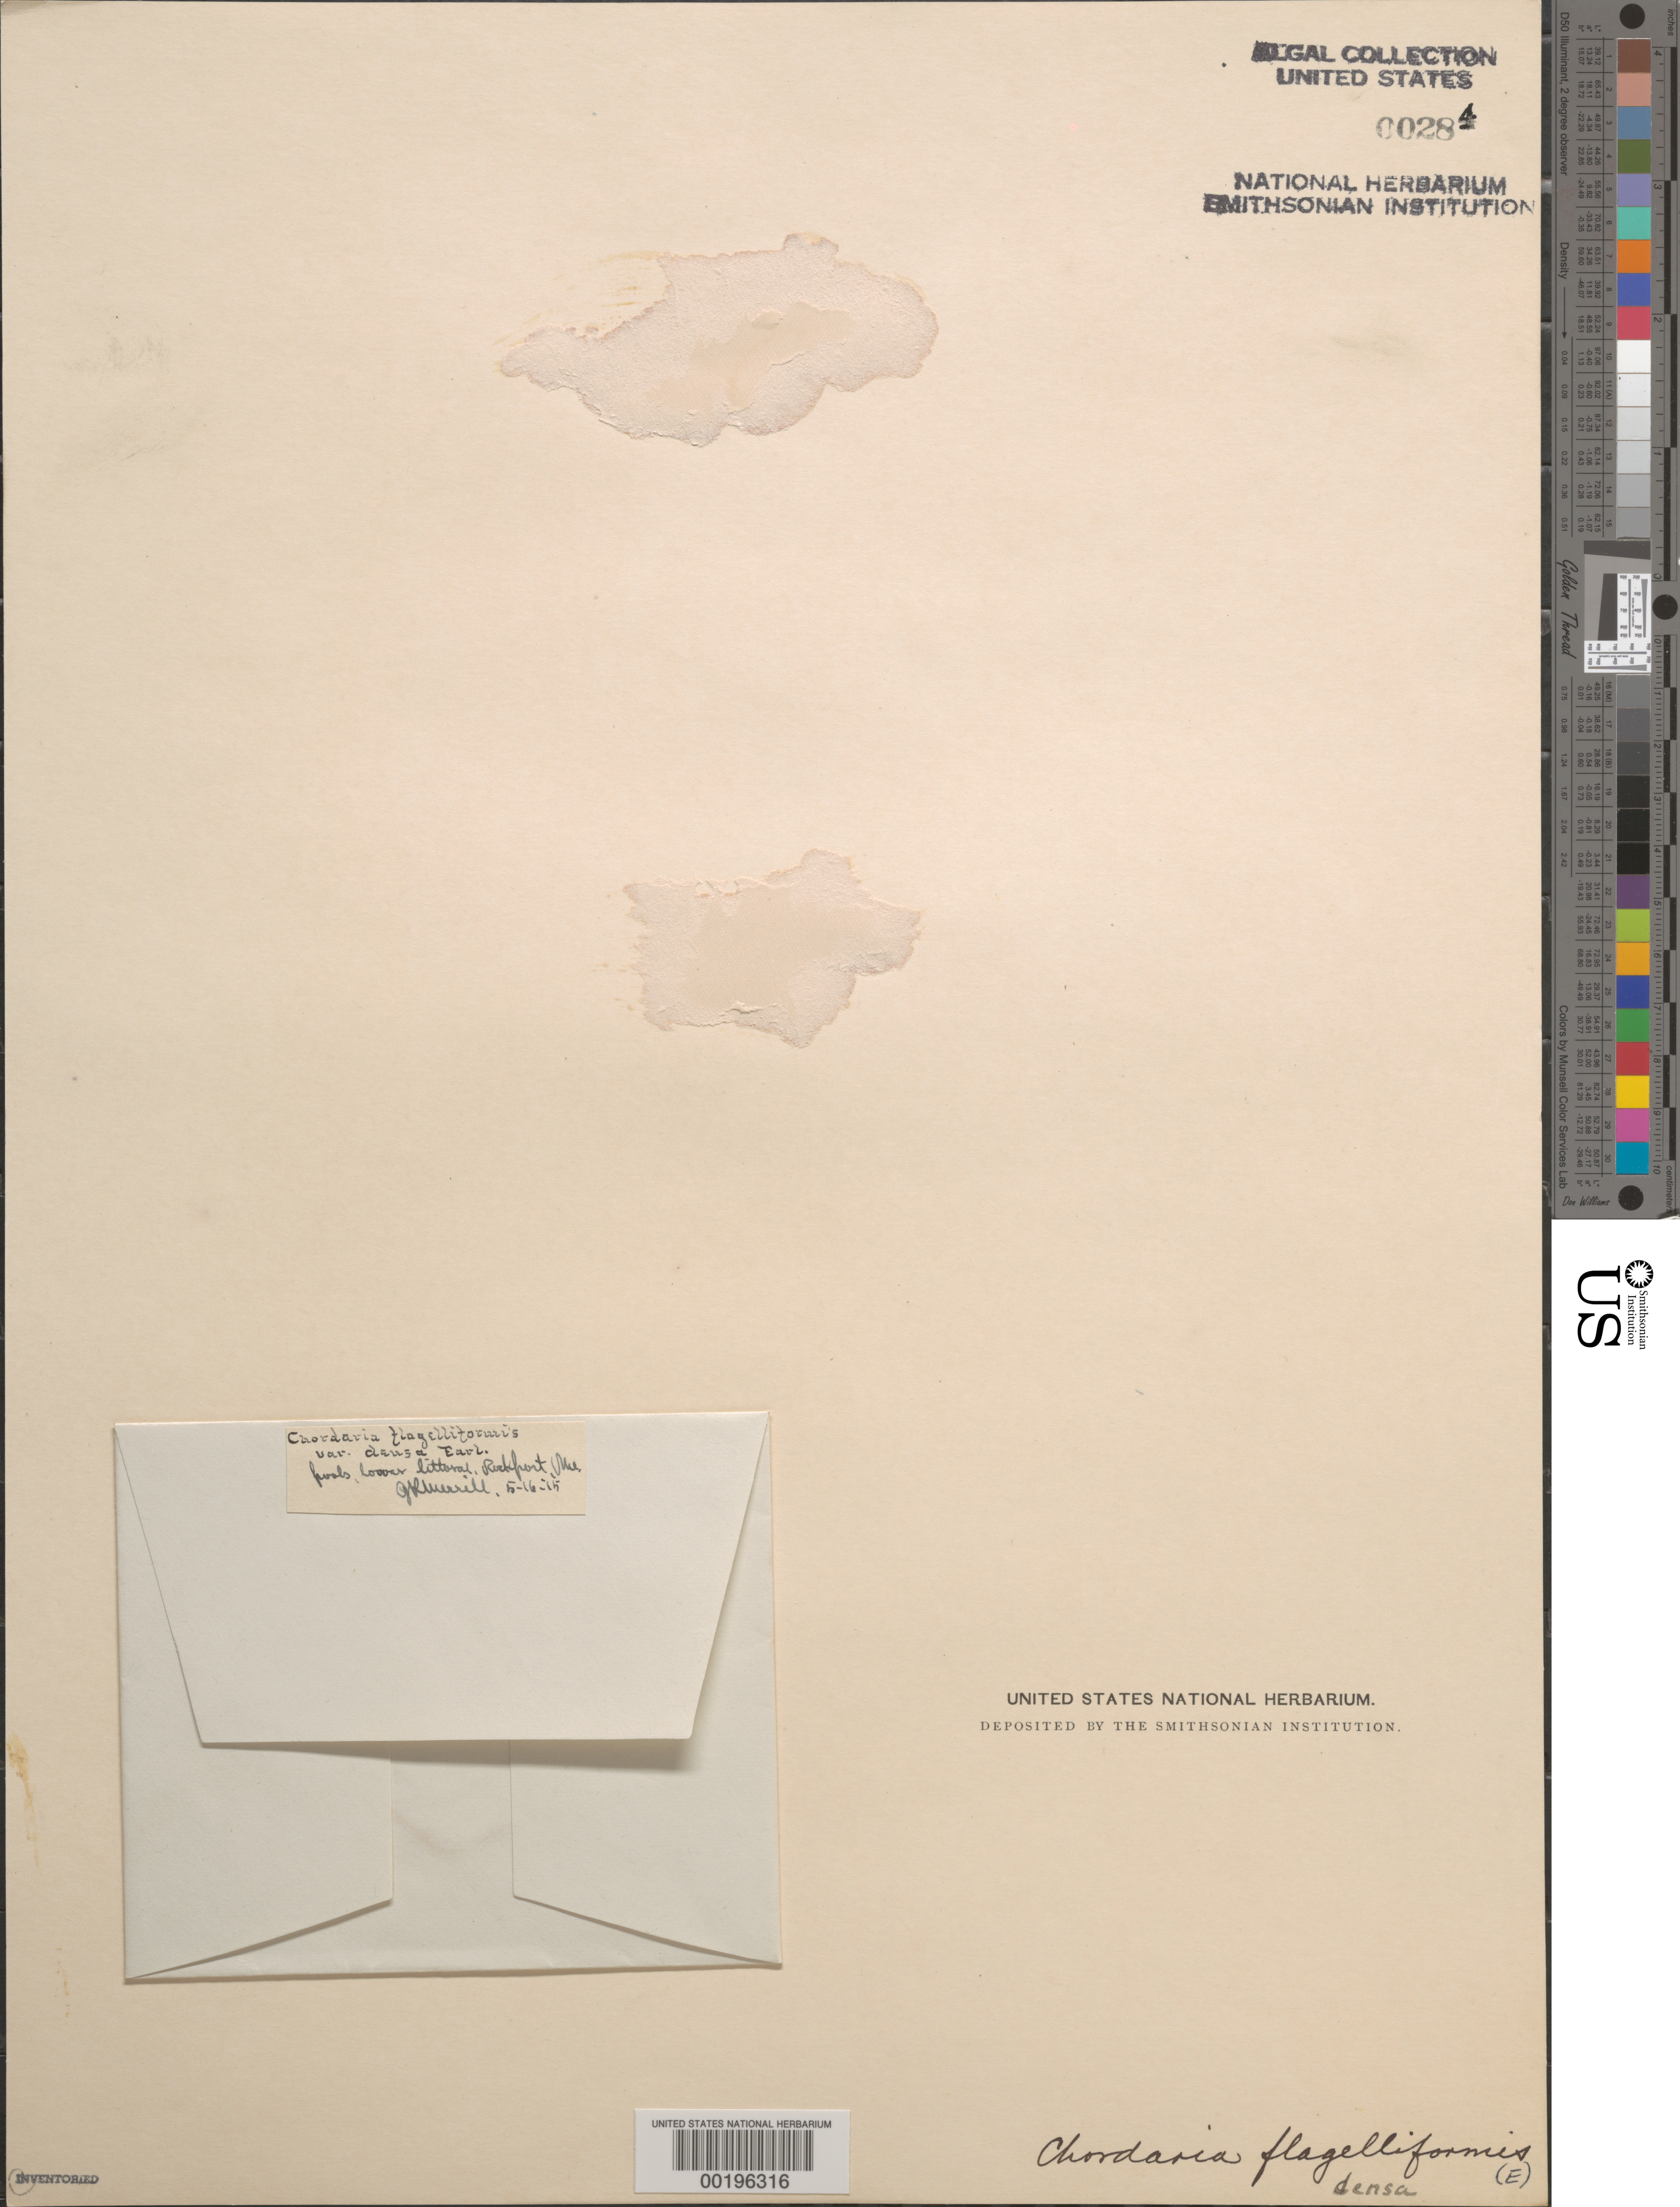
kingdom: Chromista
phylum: Ochrophyta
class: Phaeophyceae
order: Ectocarpales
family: Chordariaceae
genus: Chordaria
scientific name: Chordaria flagelliformis var. densa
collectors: G. K. Merrill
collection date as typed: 16 May 1915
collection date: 1915-05-16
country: United States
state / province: Maine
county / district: Knox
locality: Rockport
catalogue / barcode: US 284